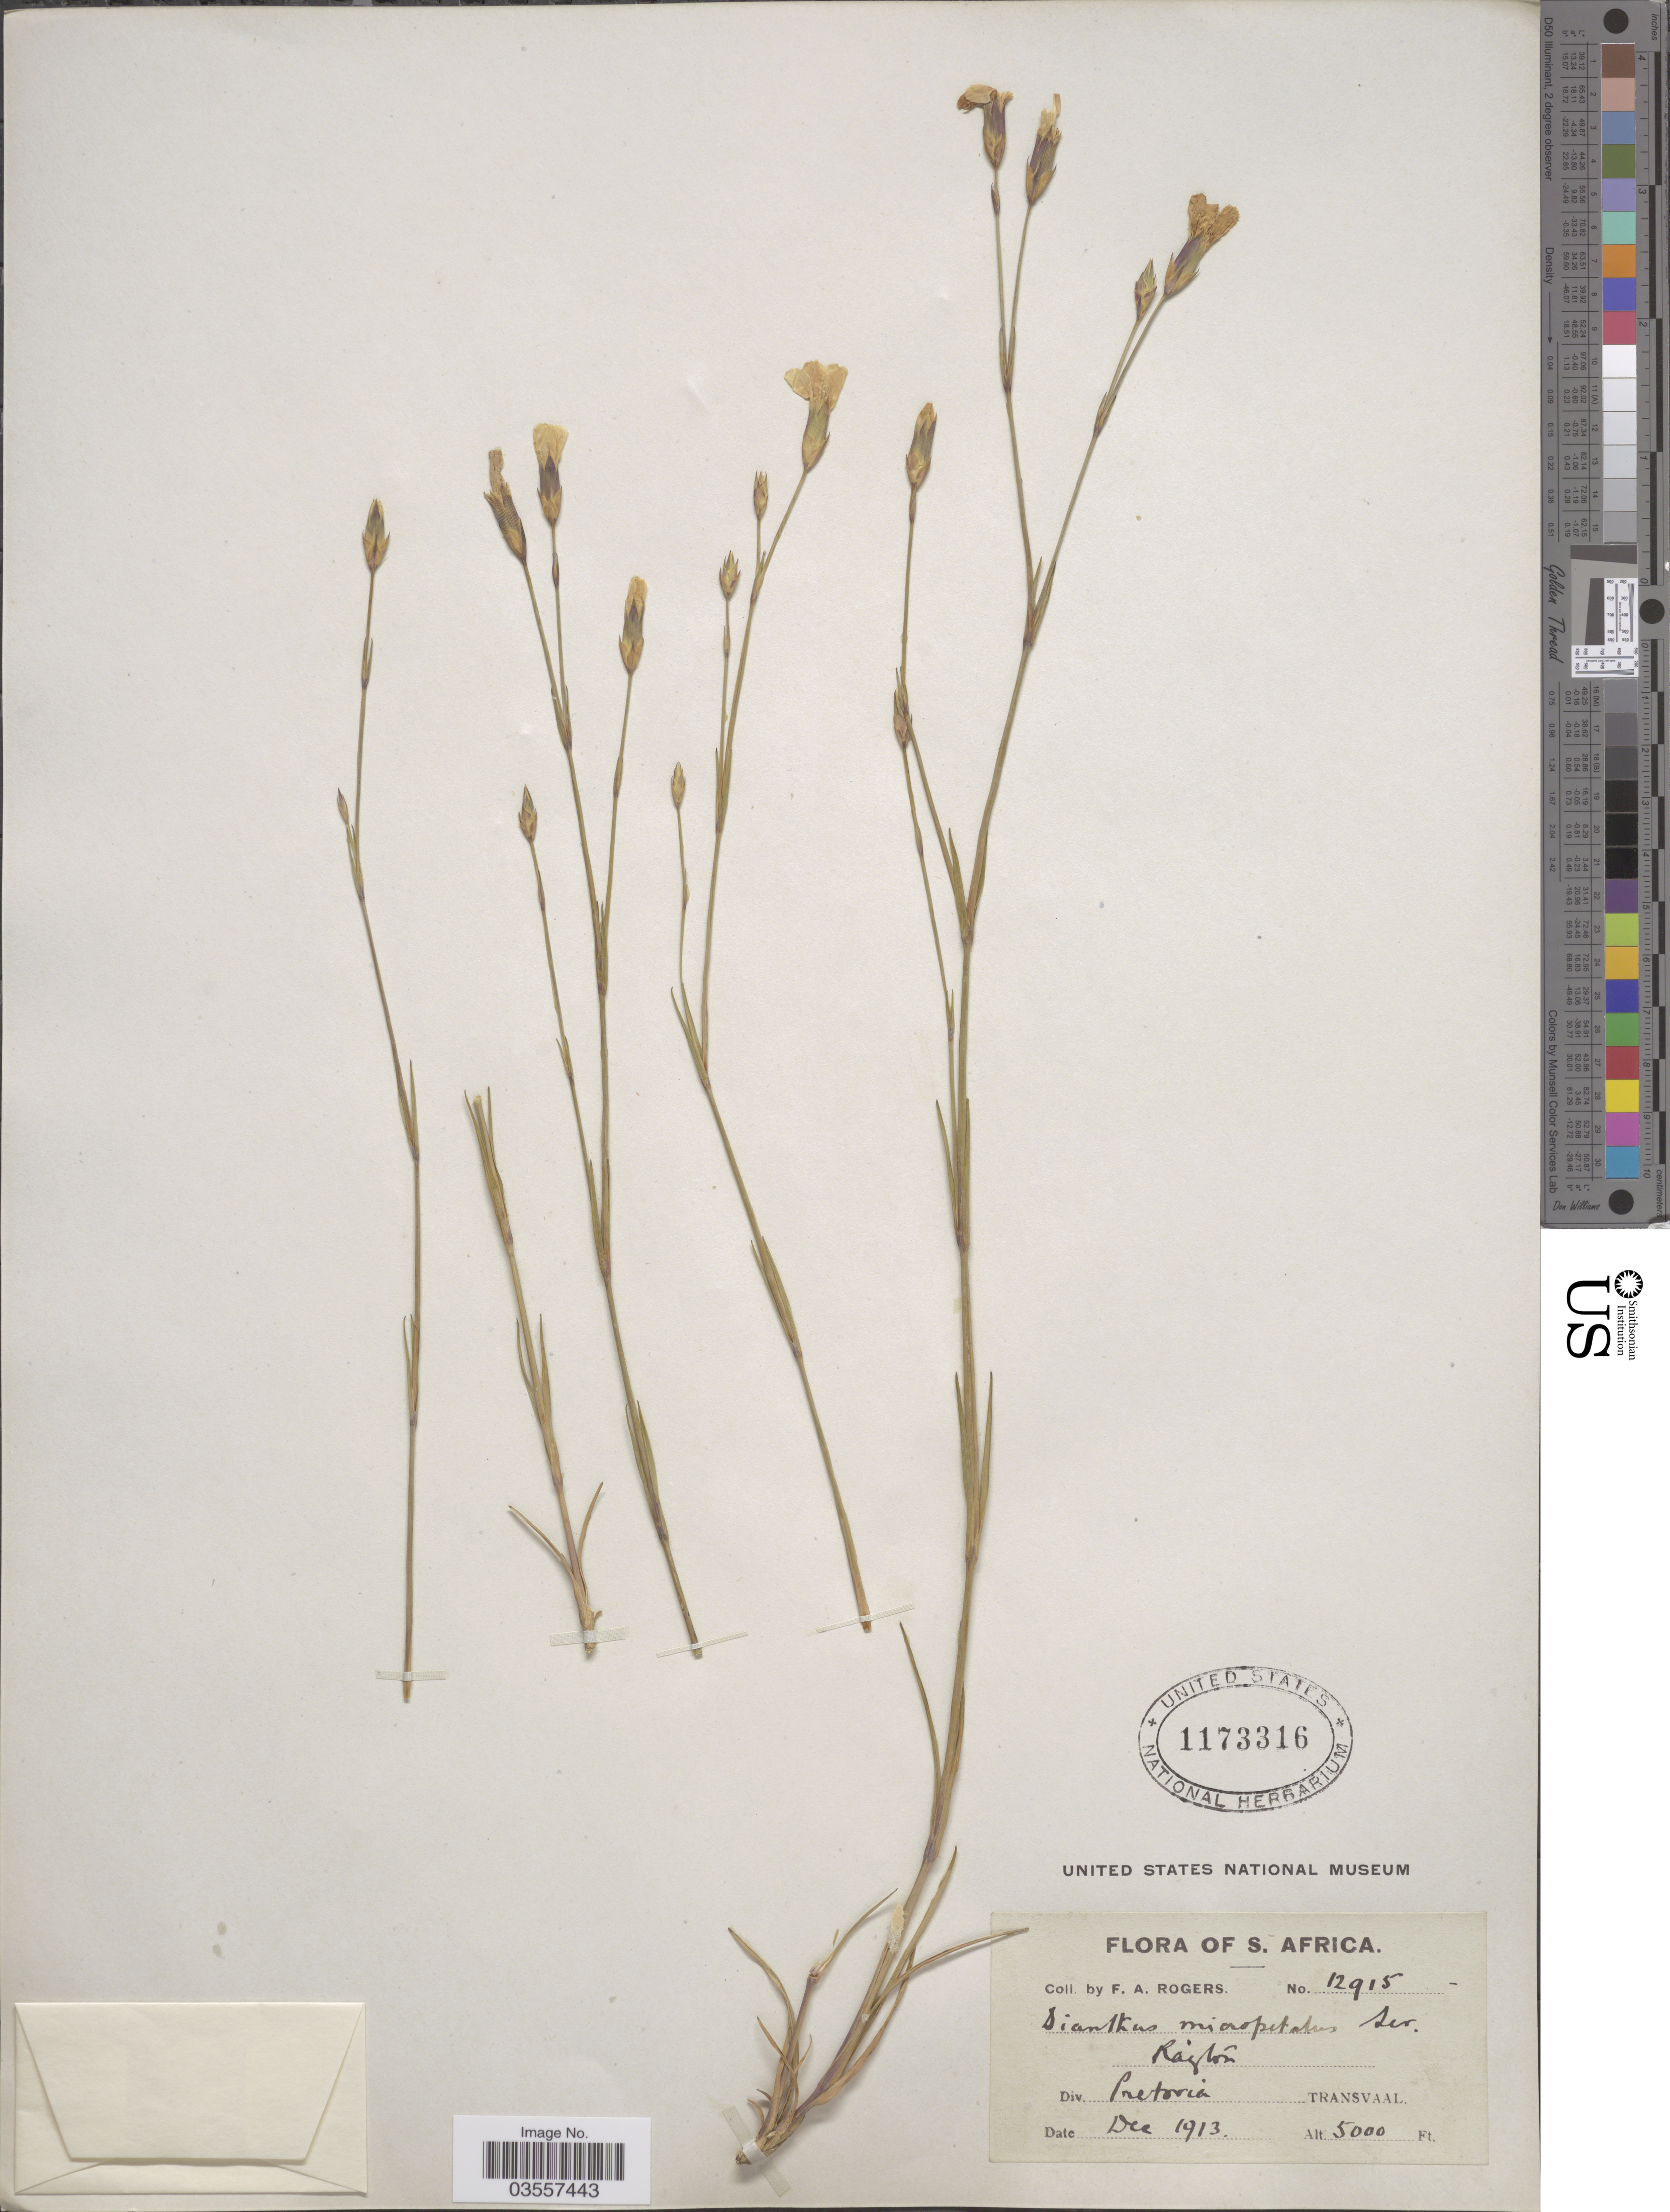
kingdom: Plantae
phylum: Tracheophyta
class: Magnoliopsida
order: Caryophyllales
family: Caryophyllaceae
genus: Dianthus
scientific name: Dianthus micropetalus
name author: Ser.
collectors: F. A. Rogers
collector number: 12915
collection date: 1913-12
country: South Africa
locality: Div Pretoria Transvaal.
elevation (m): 1524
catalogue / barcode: US 1173316